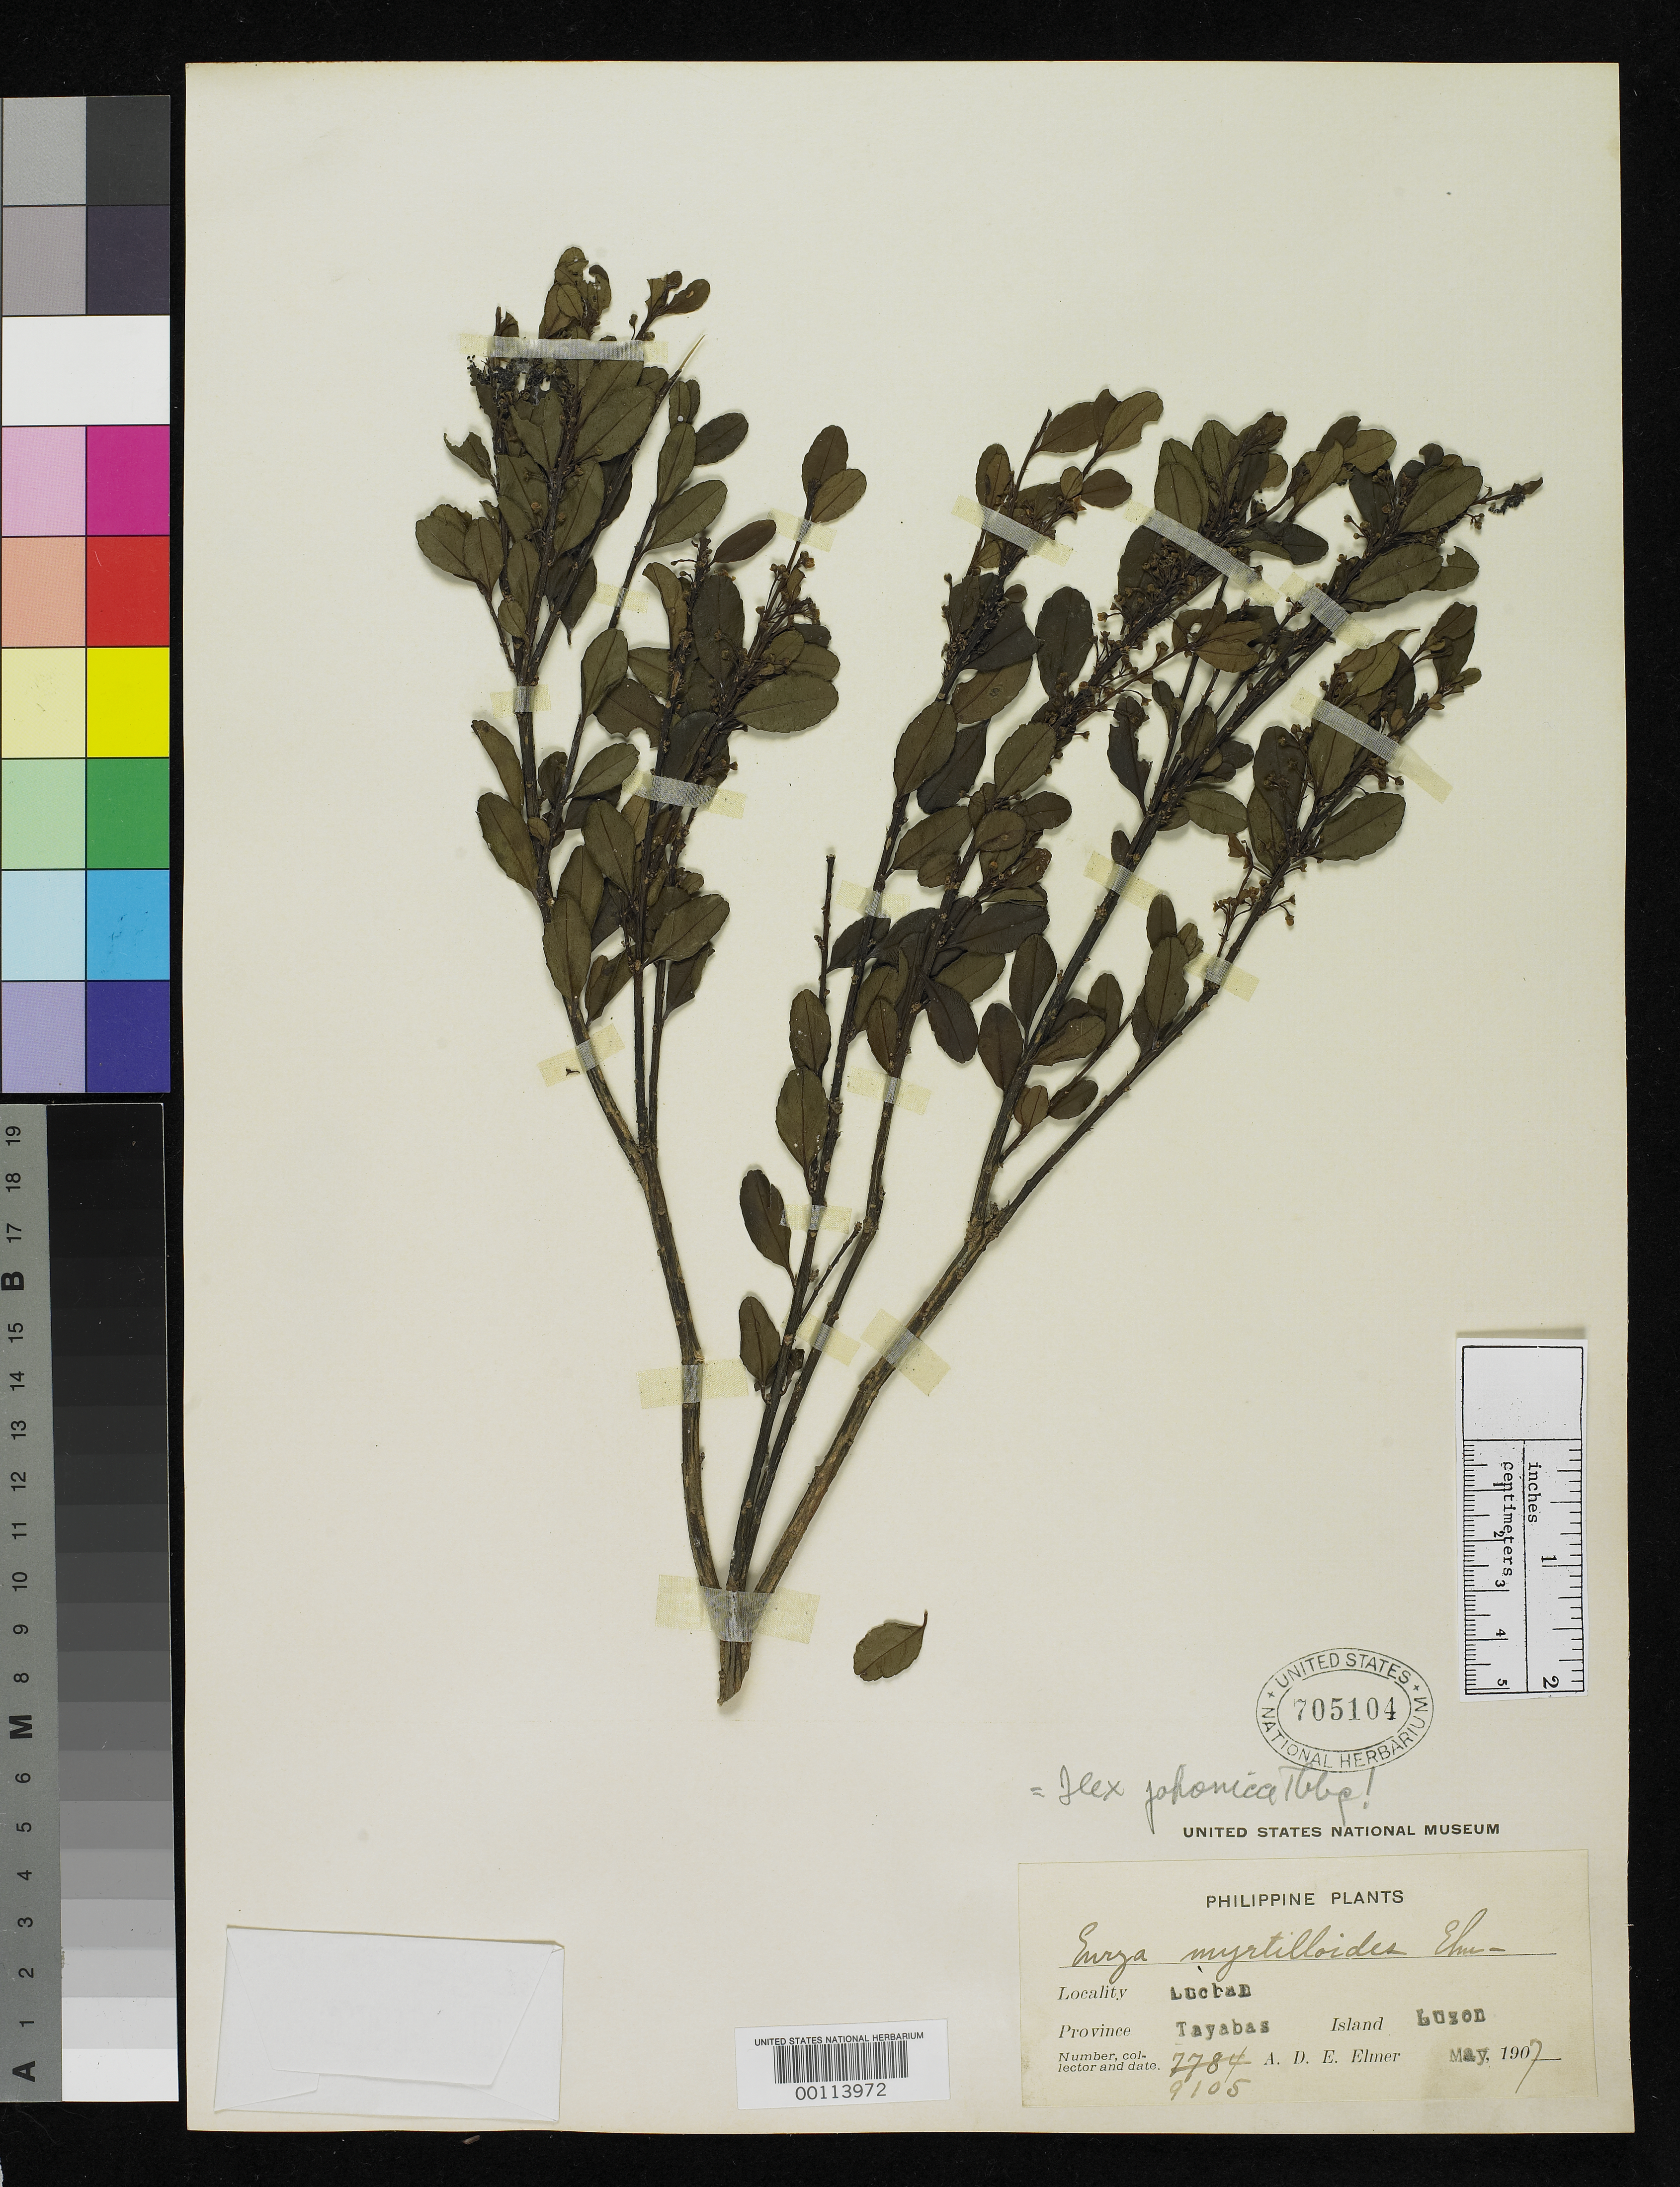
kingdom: Plantae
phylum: Tracheophyta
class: Magnoliopsida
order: Ericales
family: Pentaphylacaceae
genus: Eurya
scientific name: Eurya myrtilloides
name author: Elmer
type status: Isosyntype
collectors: A. D. E. Elmer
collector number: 9105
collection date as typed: May 1907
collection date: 1907-05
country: Philippines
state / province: Calabarzon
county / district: Quezon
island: Luzon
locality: Lucban, Province of Tayabas, Luzon.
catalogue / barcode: US 705104